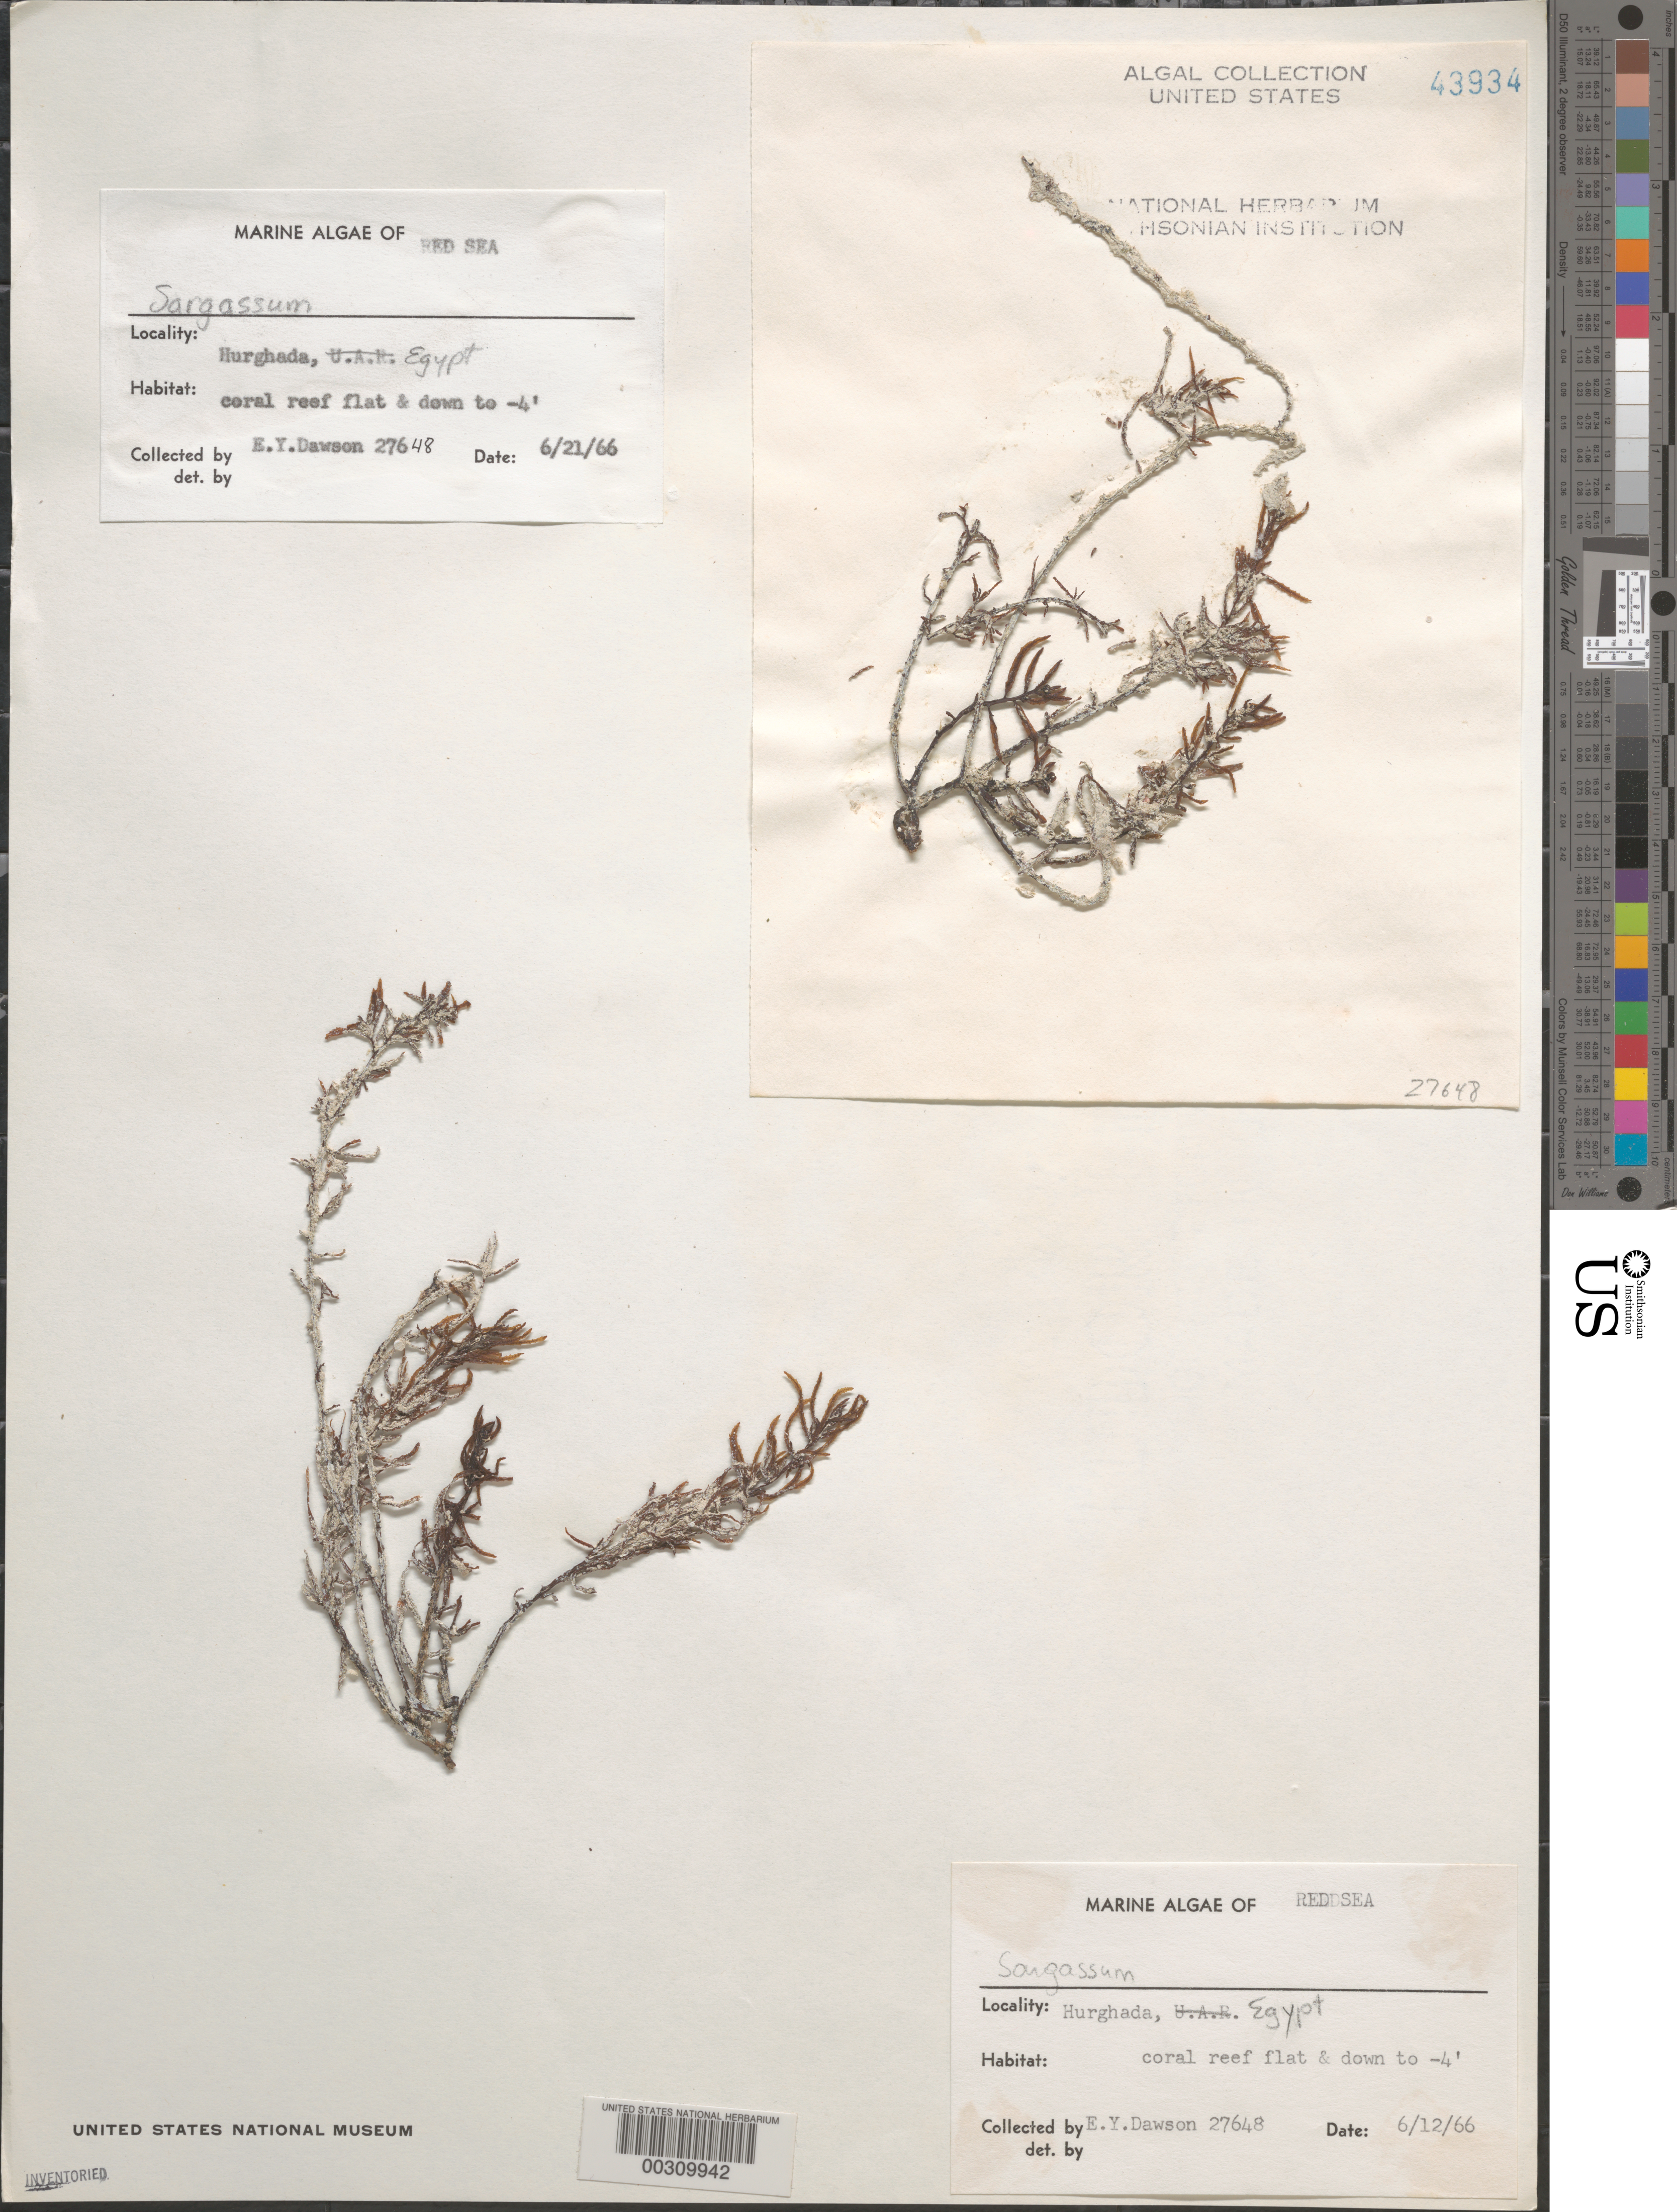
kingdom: Chromista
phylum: Ochrophyta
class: Phaeophyceae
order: Fucales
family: Sargassaceae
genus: Sargassum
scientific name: Sargassum sp.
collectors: E. Y. Dawson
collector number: EYD 27648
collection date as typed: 21 Jun 1966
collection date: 1966-06-21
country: Egypt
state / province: Al Bahr al Ahmar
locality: Hurghada, Red Sea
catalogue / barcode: US 43934